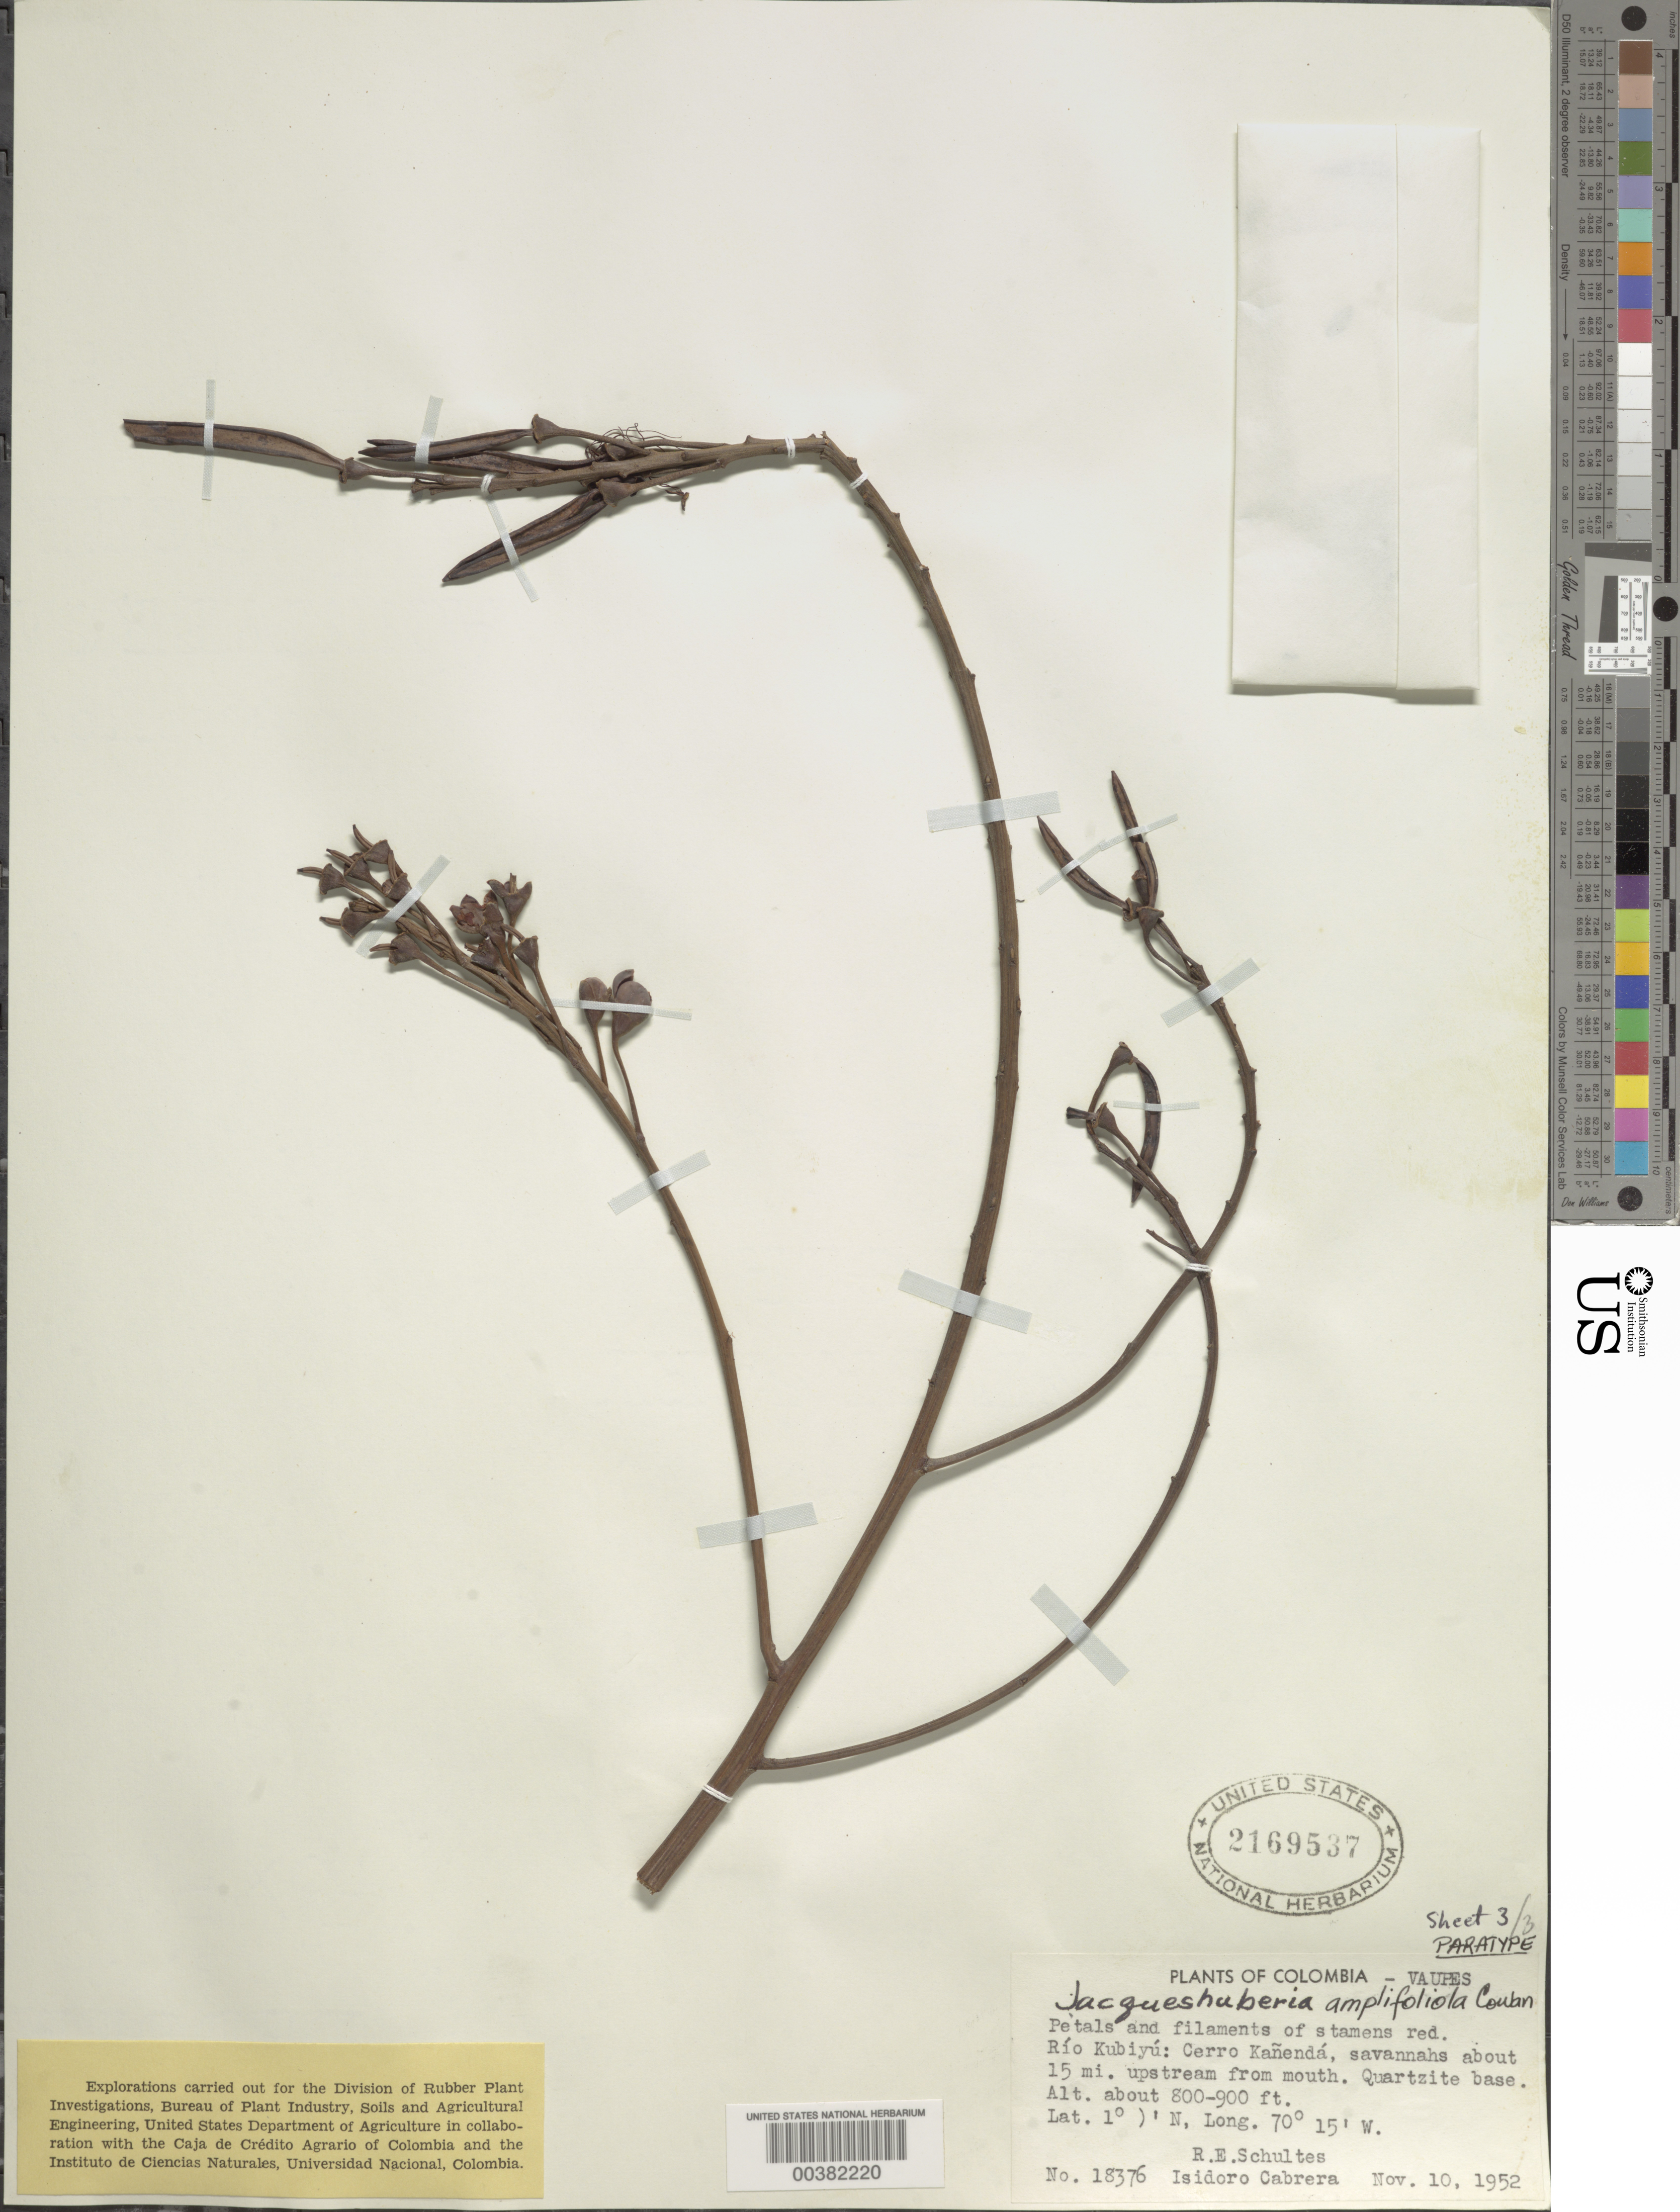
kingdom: Plantae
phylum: Tracheophyta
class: Magnoliopsida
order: Fabales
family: Fabaceae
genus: Jacqueshuberia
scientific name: Jacqueshuberia amplifoliola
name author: R.S. Cowan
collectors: R. E. Schultes & I. Cabrera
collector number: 18376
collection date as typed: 10 Nov 1952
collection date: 1952-11-10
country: Colombia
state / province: Vaupés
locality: Rio Kubiyu, tributary of Rio Vaupes; Cerro Kanenda, about 15 mi upstream from mouth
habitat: Savanna; quarzite base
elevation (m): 244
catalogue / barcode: US 2169537